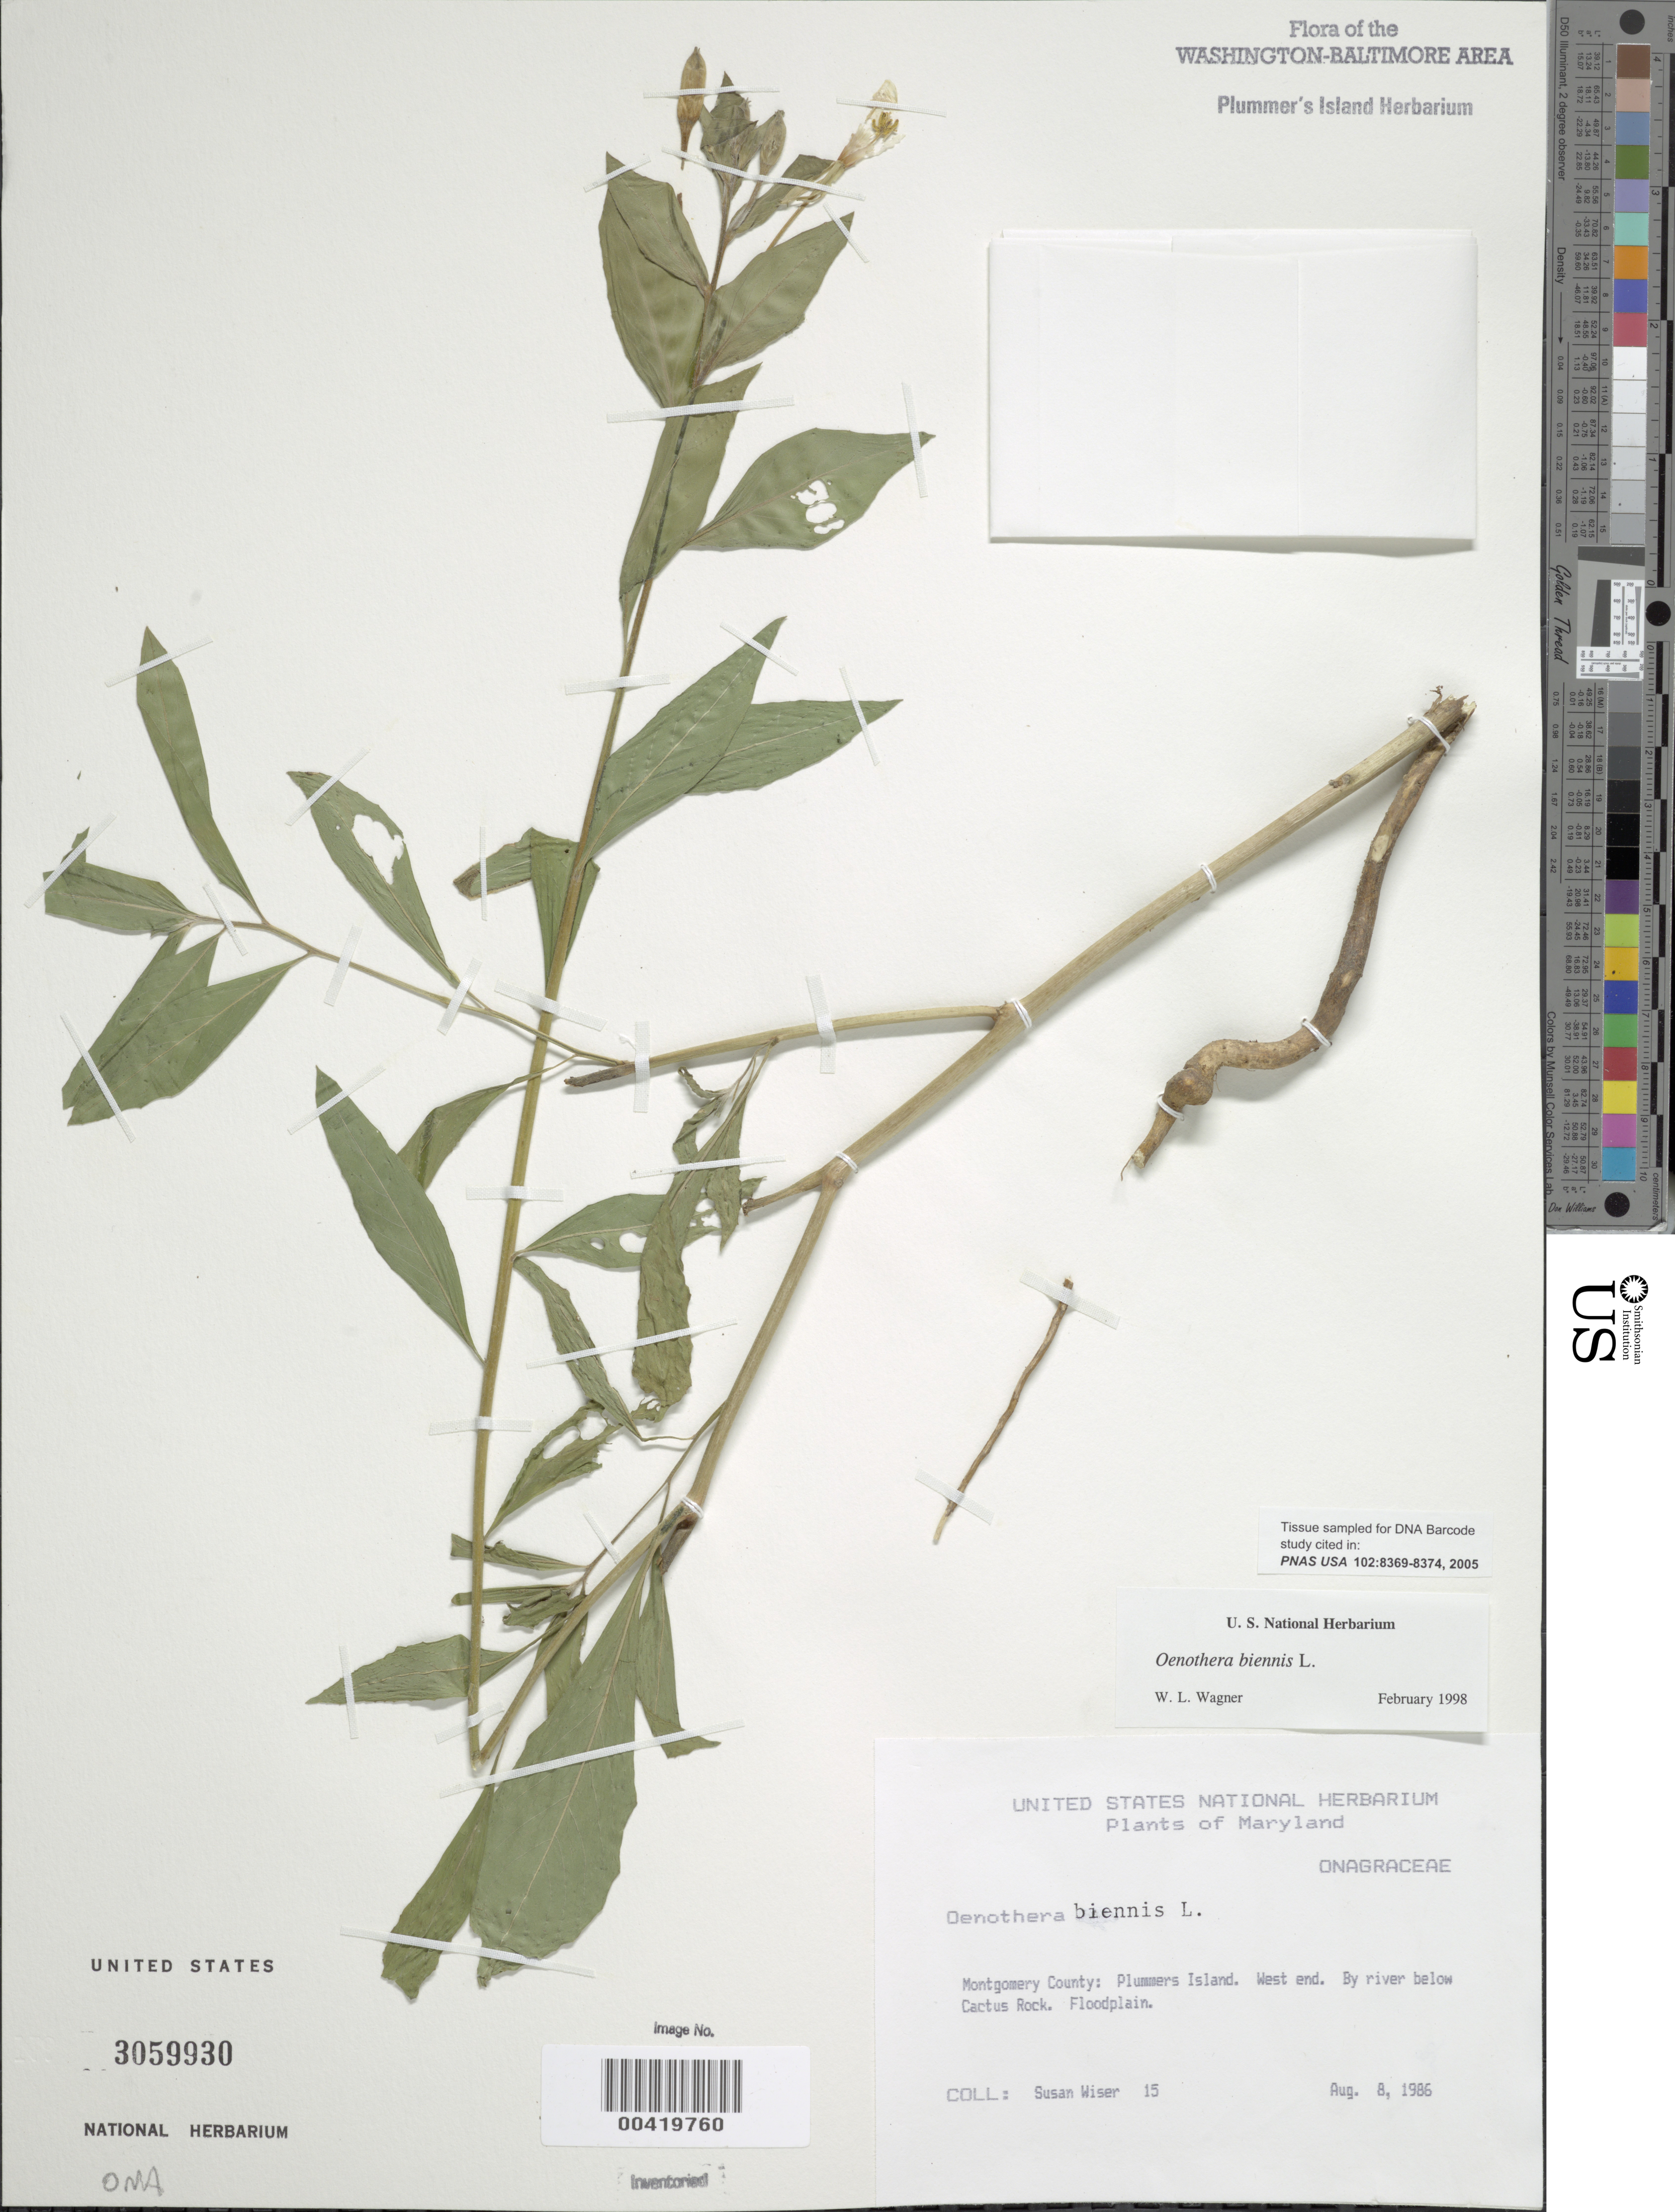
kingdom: Plantae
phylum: Tracheophyta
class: Magnoliopsida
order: Myrtales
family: Onagraceae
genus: Oenothera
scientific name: Oenothera biennis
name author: L.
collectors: S. Wiser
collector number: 15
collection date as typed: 08 Aug 1986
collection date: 1986-08-08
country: United States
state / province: Maryland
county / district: Montgomery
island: Plummers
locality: Plummer's Island; west end. By River below Cactus Rock. Plummers Island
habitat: Floodplain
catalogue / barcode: US 3059930